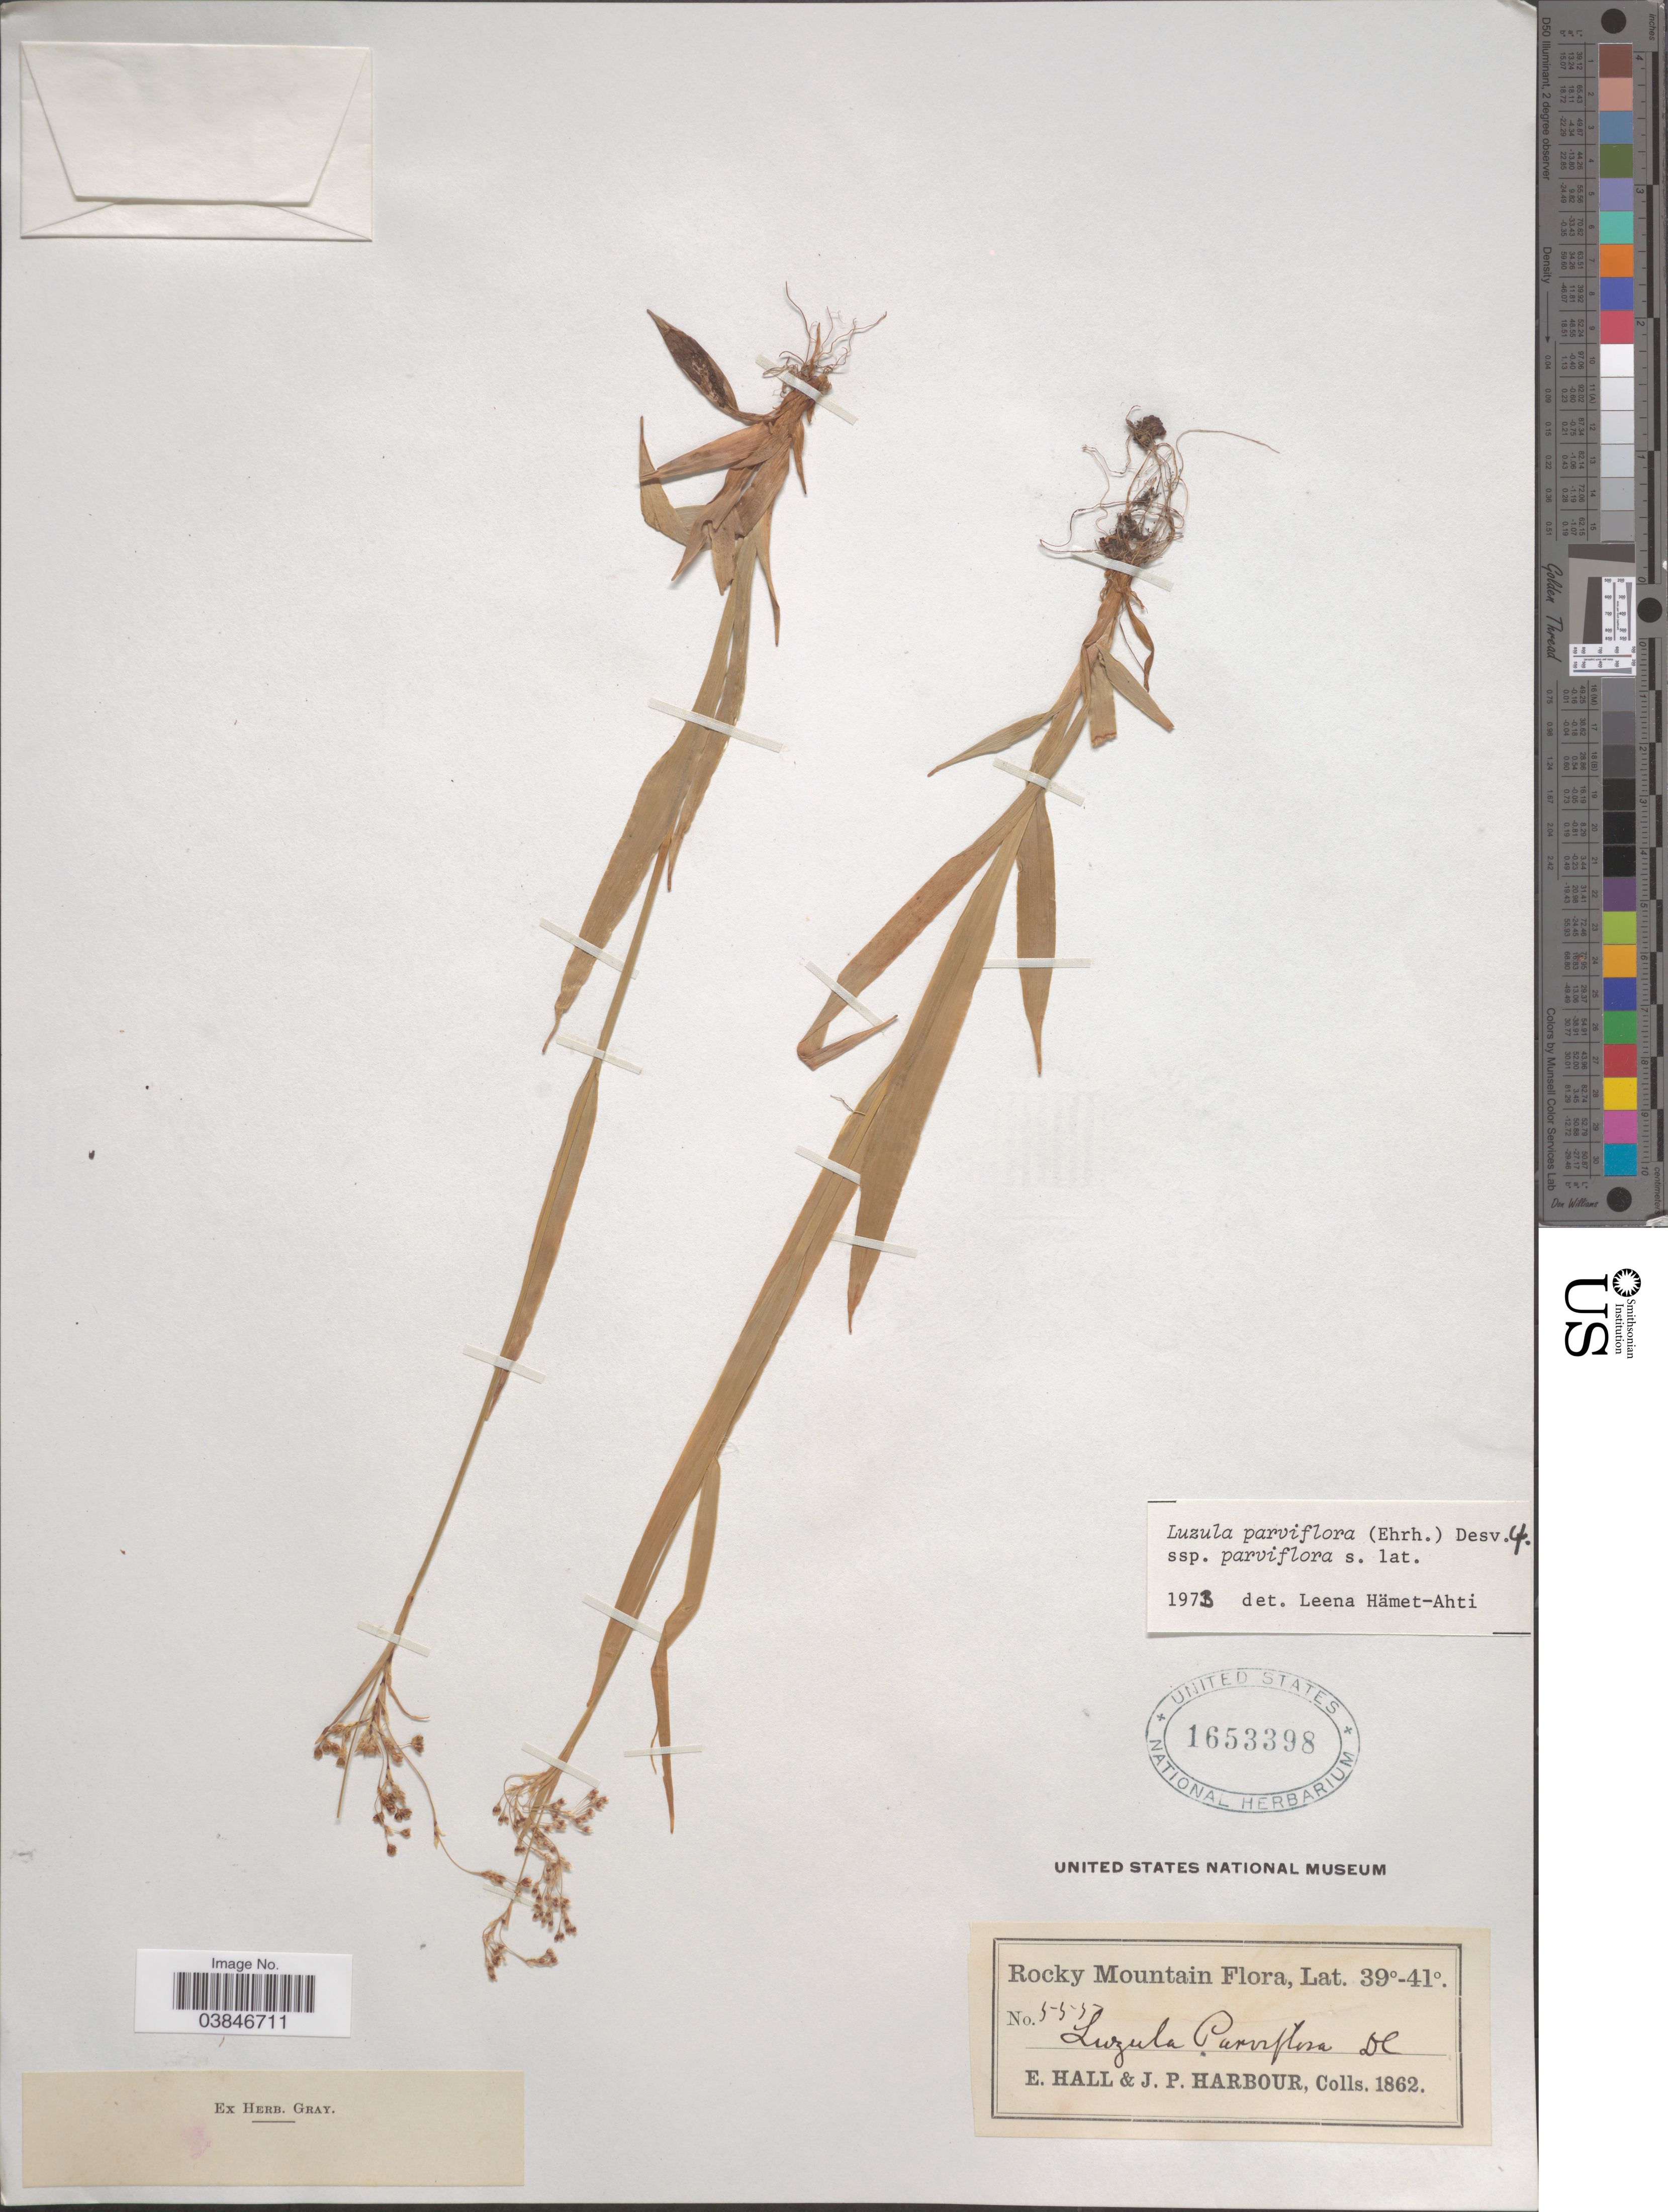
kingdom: Plantae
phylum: Tracheophyta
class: Liliopsida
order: Poales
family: Juncaceae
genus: Luzula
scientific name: Luzula parviflora subsp. parviflora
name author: (Ehrh.) Desv.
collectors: E. Hall & J. Harbour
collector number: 555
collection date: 1862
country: United States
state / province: Colorado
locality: Rocky Mountain.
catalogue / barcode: US 1653398